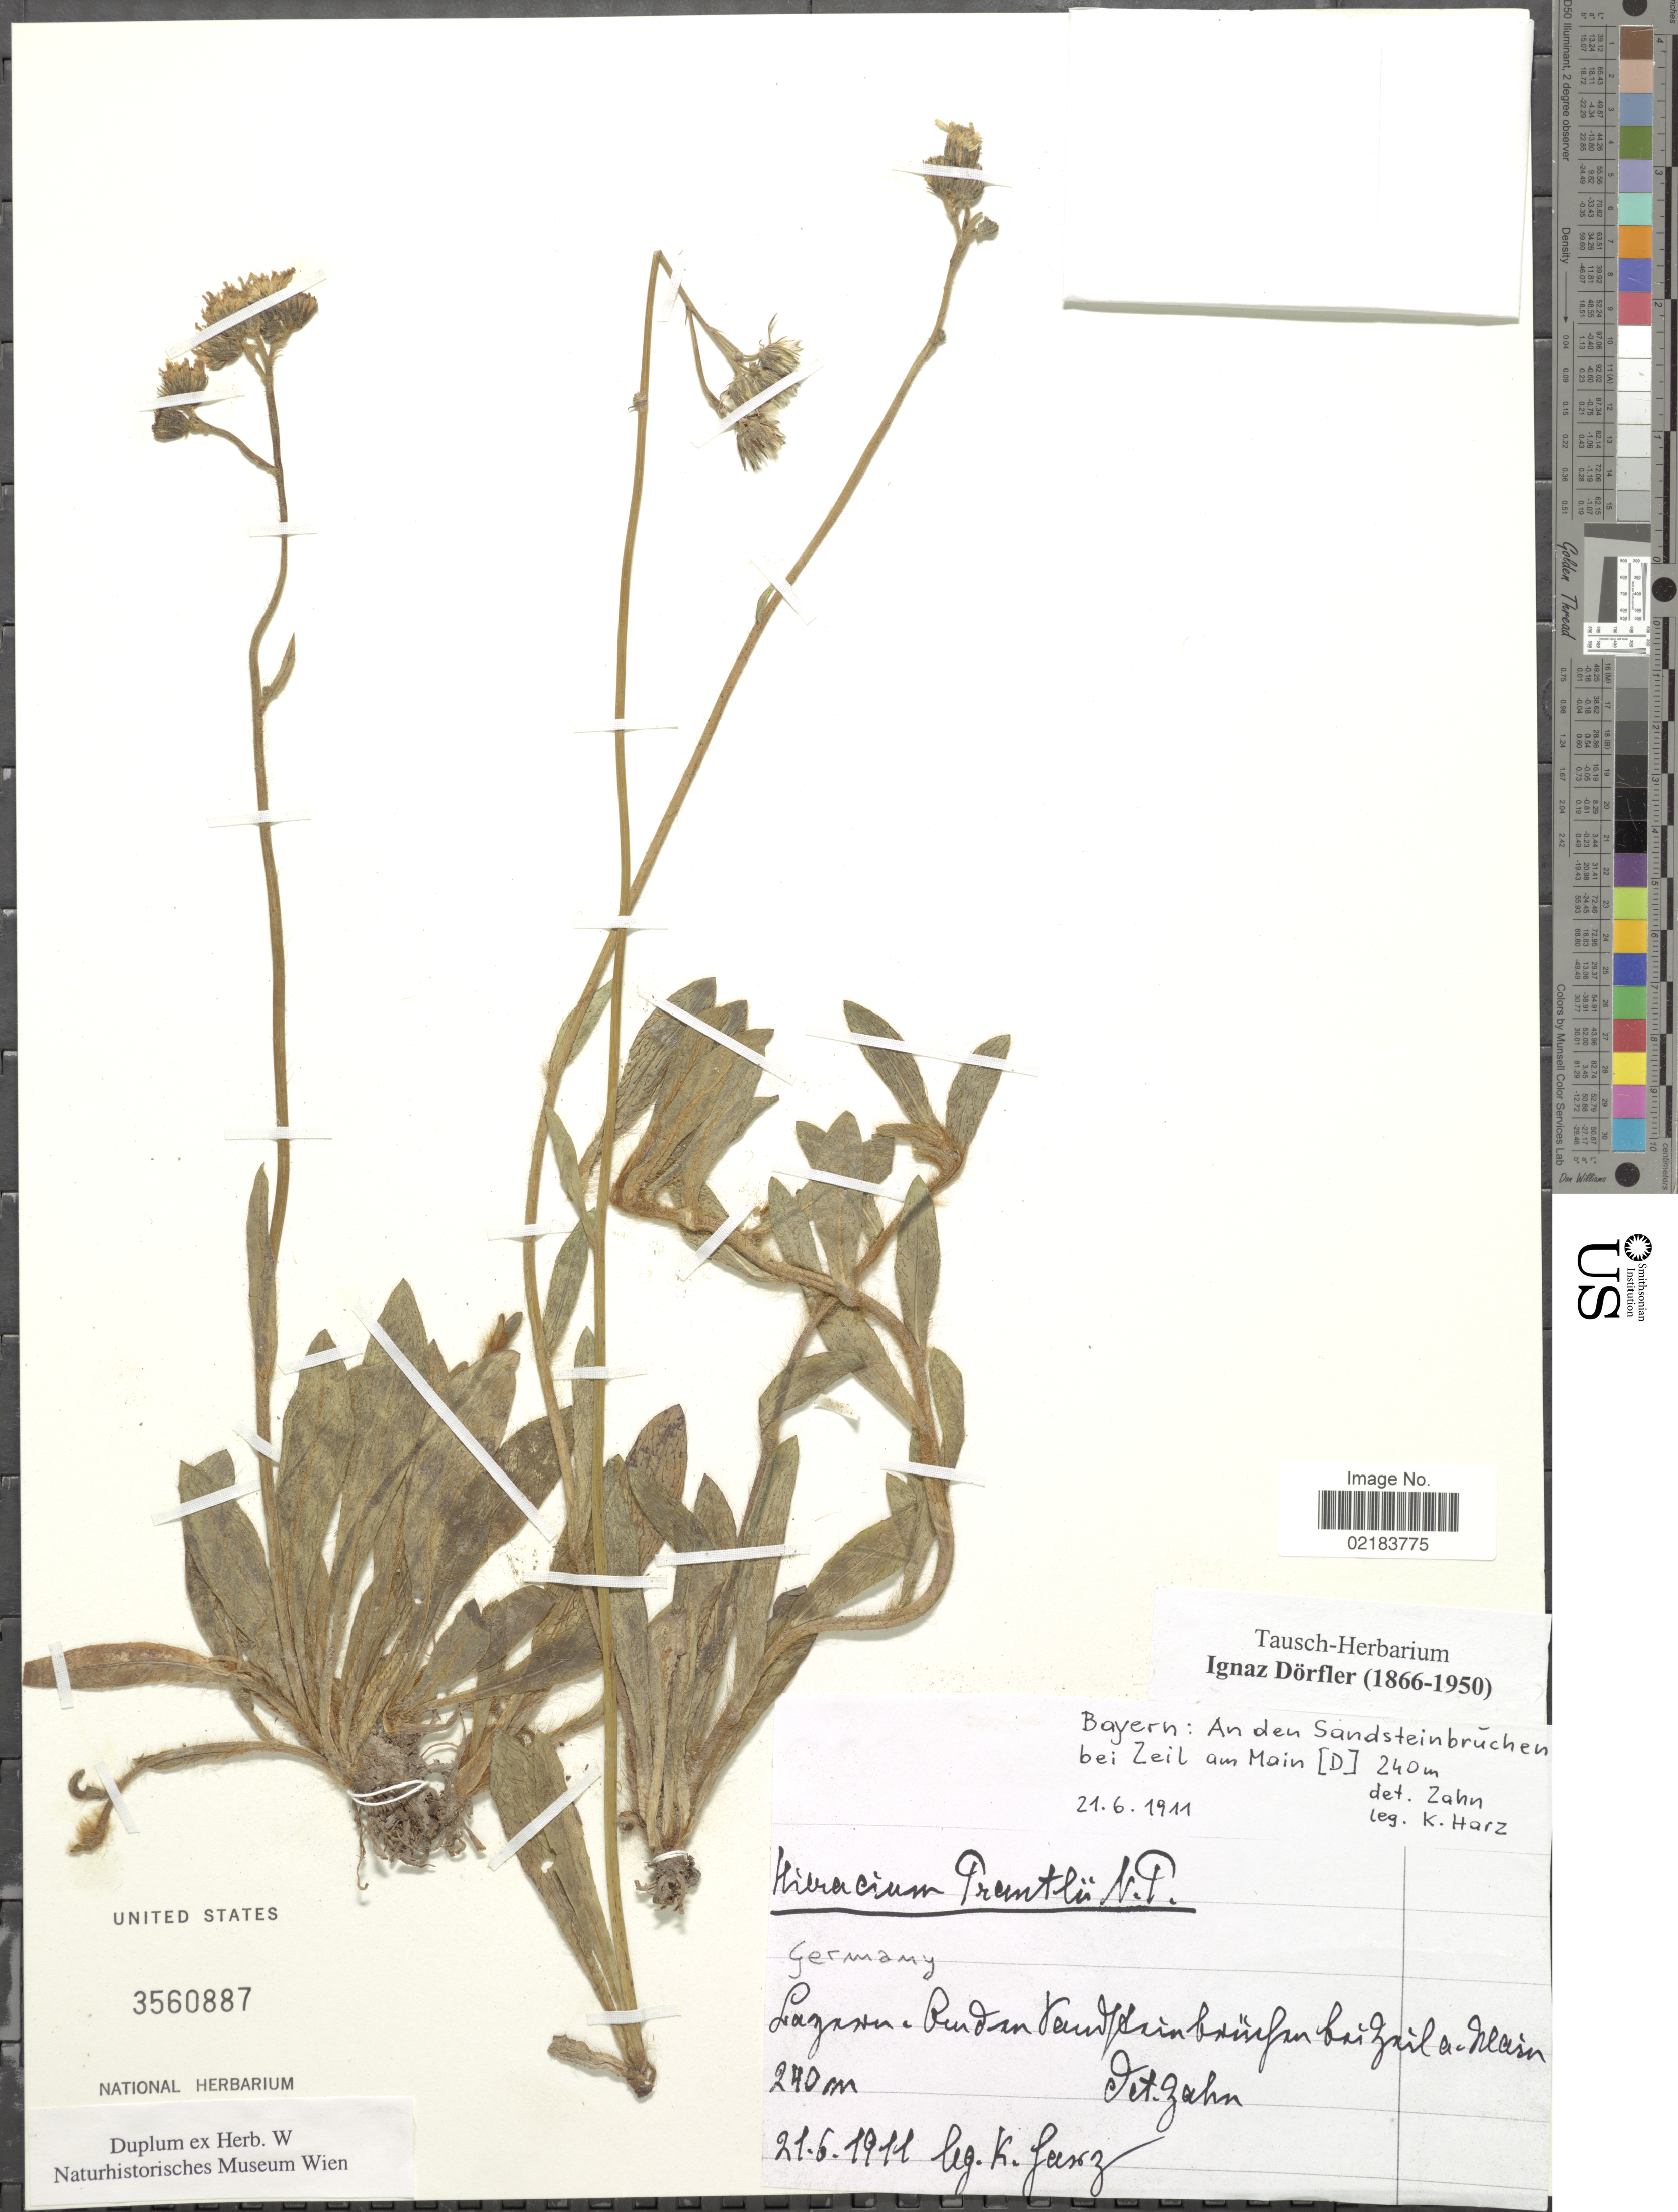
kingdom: Plantae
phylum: Tracheophyta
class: Magnoliopsida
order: Asterales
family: Asteraceae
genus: Pilosella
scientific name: Pilosella fallacina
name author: (F.W. Schultz) F.W. Schultz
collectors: K. Harz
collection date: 1911-06-21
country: Germany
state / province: Bayern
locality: Bayern: An den Sandsteinbrüchen bei Zeil am Main [D]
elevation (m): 240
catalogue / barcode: US 3560887